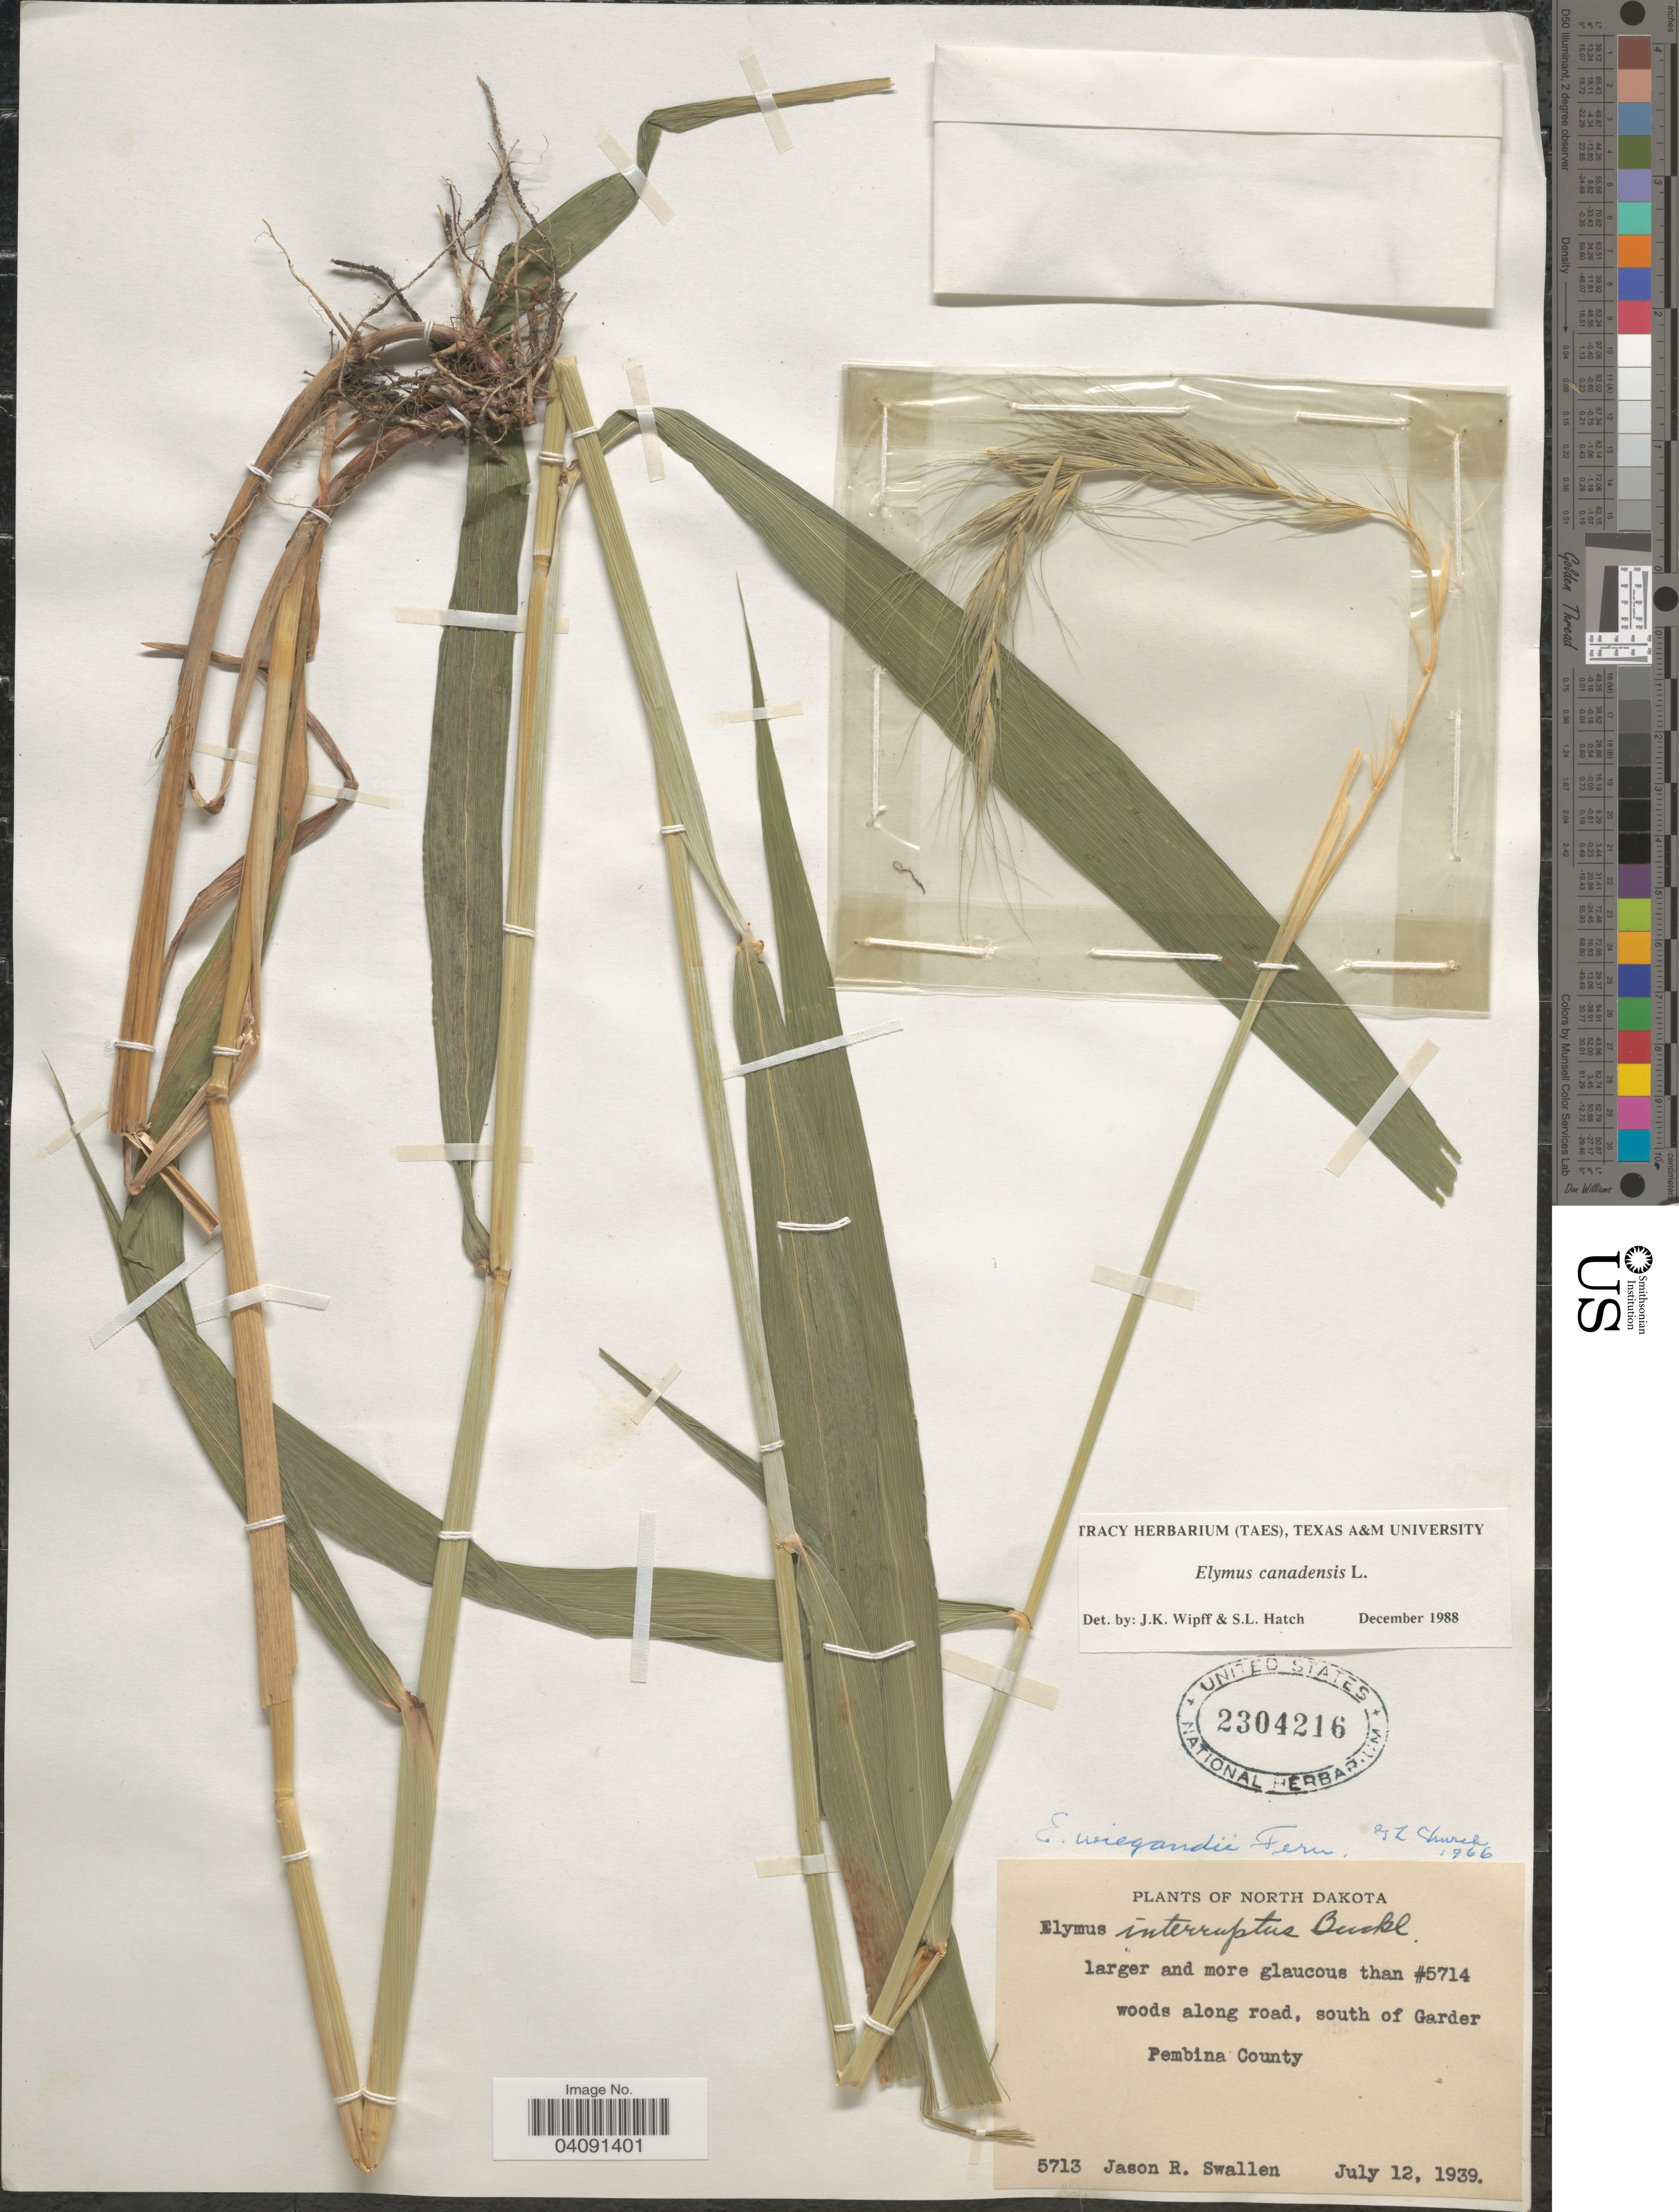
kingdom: Plantae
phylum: Tracheophyta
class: Liliopsida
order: Poales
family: Poaceae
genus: Elymus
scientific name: Elymus canadensis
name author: L.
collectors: J. R. Swallen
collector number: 5713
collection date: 1939-07-12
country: United States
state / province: North Dakota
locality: Woods along road, south of Garder. Pembina County.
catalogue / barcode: US 2304216